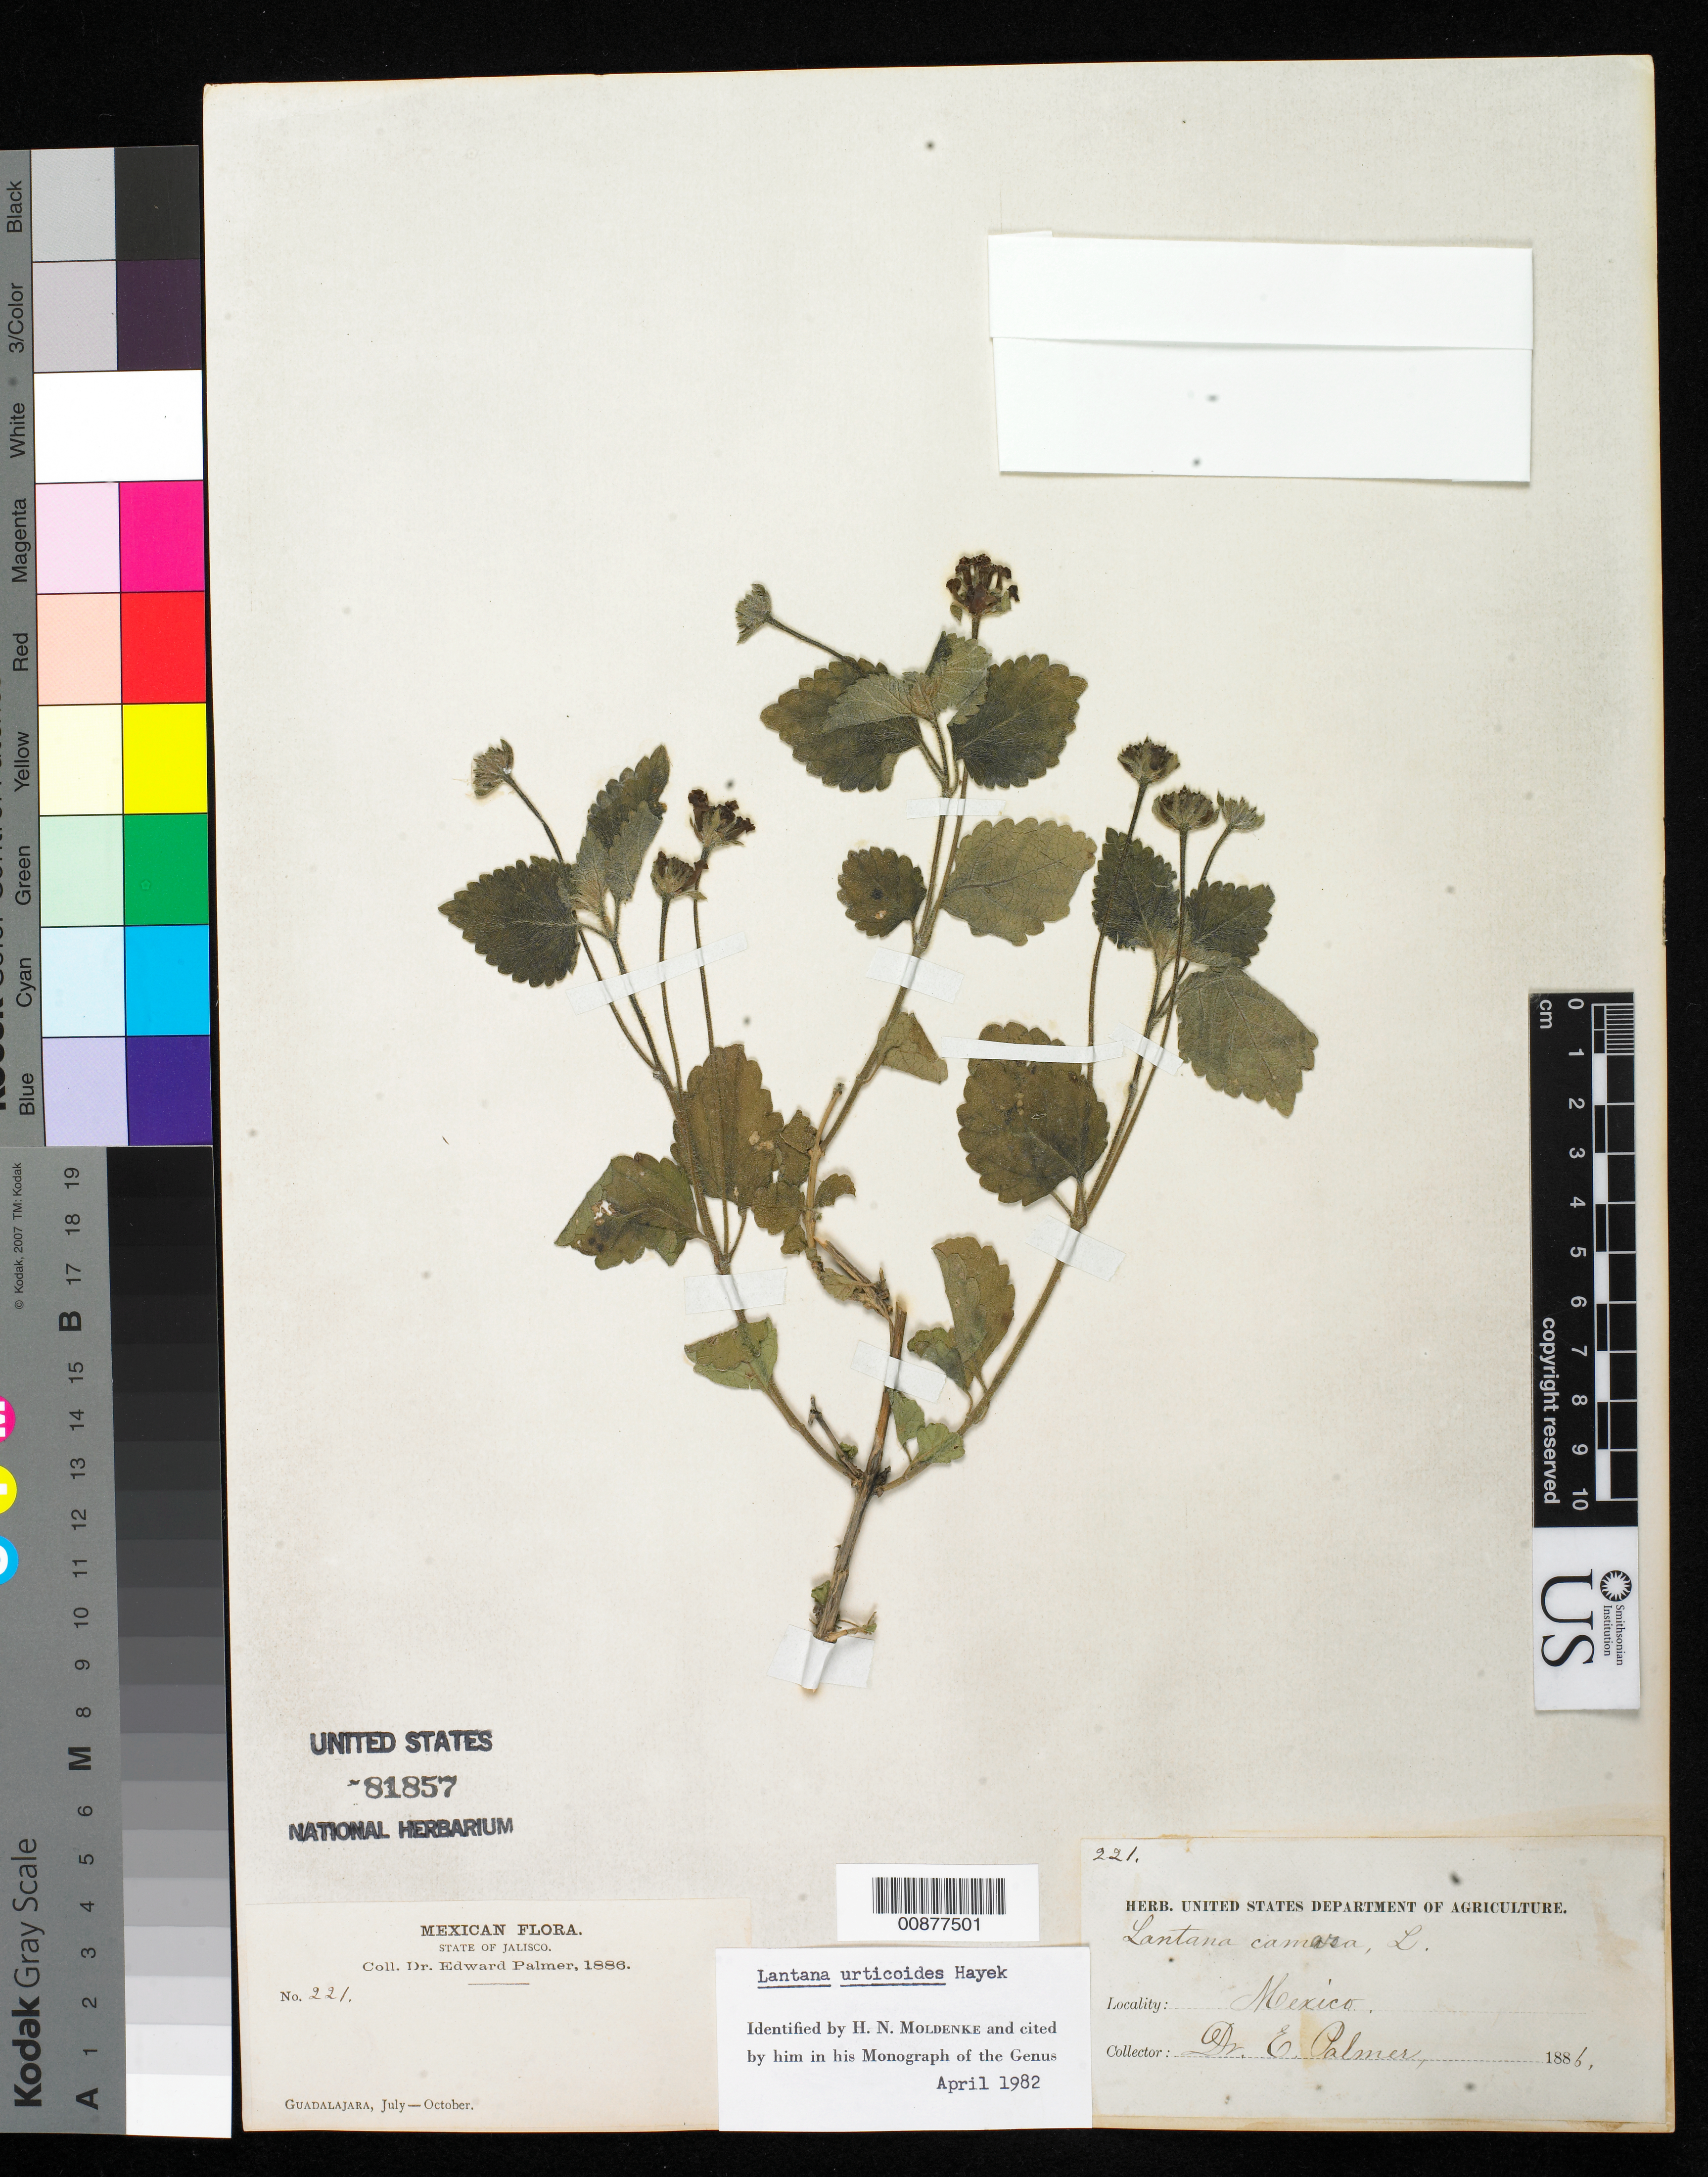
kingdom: Plantae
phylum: Tracheophyta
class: Magnoliopsida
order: Lamiales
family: Verbenaceae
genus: Lantana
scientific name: Lantana urticoides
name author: Hayek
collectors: E. Palmer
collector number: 221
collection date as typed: Jul 1886 to -- Oct 1886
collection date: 1886-07/1886-10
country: Mexico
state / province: Jalisco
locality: Guadalajara, Jalisco.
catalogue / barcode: US 81857